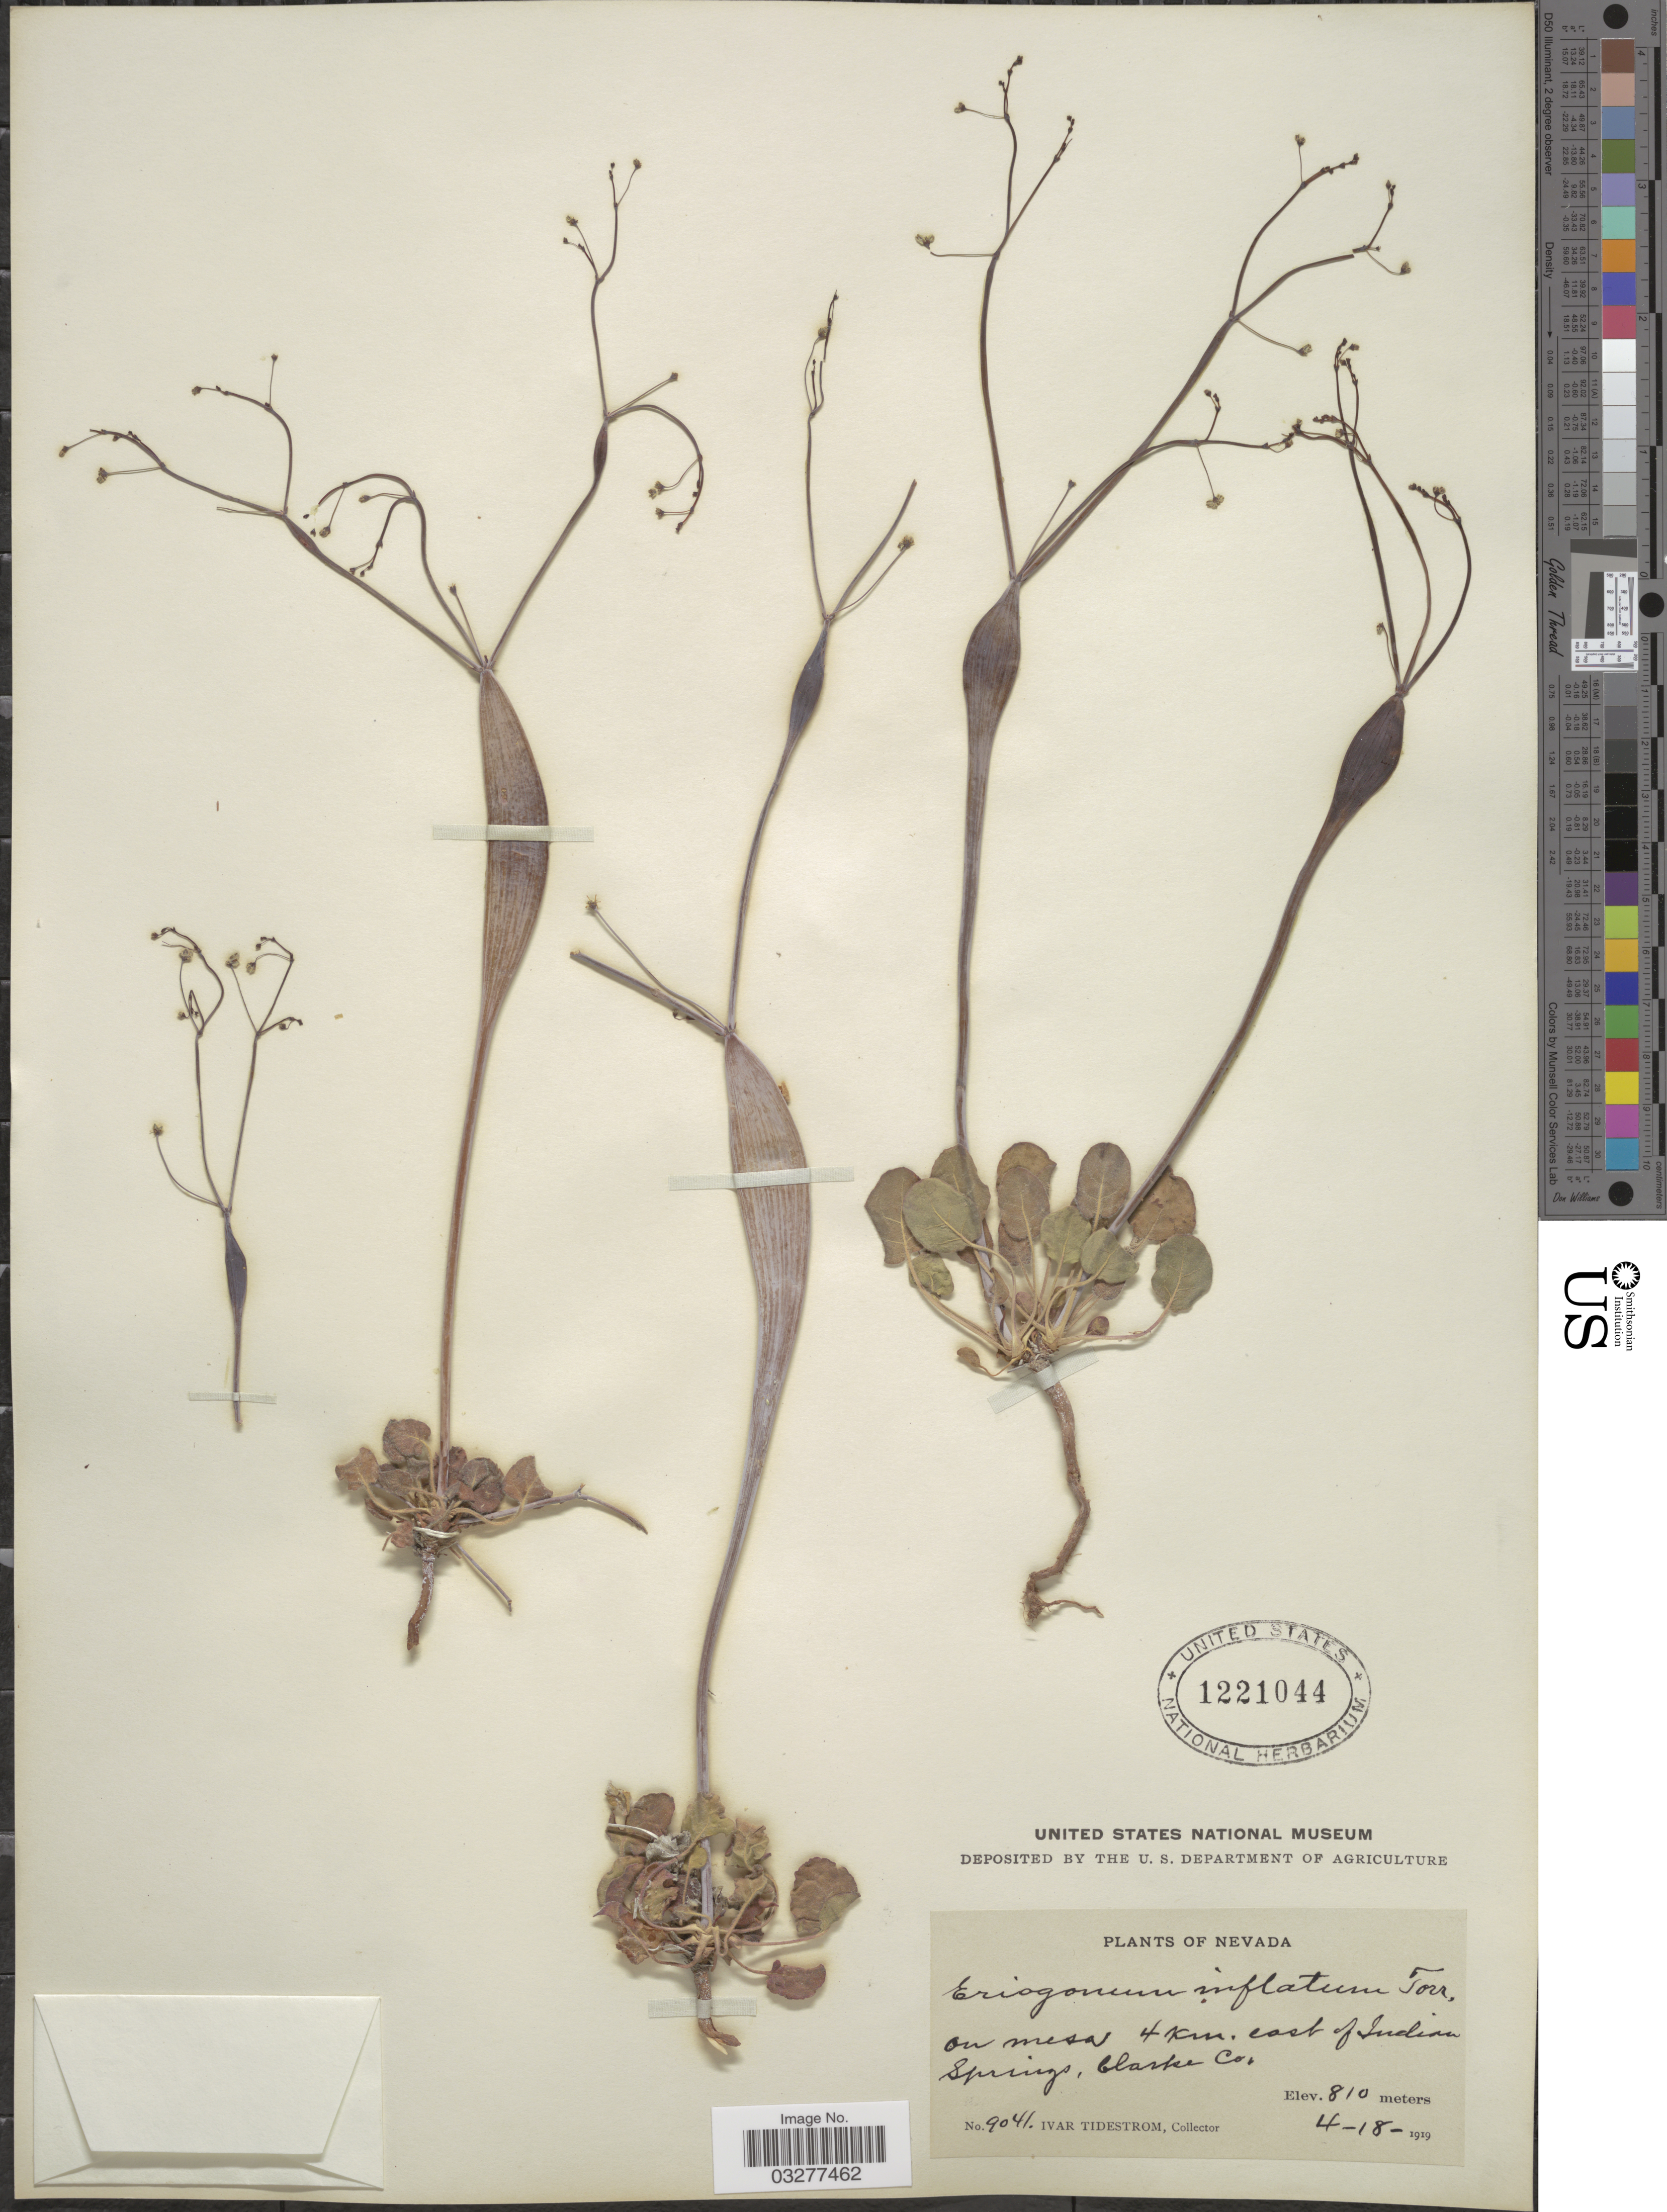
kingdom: Plantae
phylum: Tracheophyta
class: Magnoliopsida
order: Caryophyllales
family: Polygonaceae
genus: Eriogonum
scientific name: Eriogonum inflatum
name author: Torr. & Frém.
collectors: I. F. Tidestrom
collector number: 9041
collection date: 1919-04-18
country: United States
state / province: Nevada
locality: On mesa 4 Km. east of Indian Springs, Clarke Co.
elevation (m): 810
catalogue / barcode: US 1221044